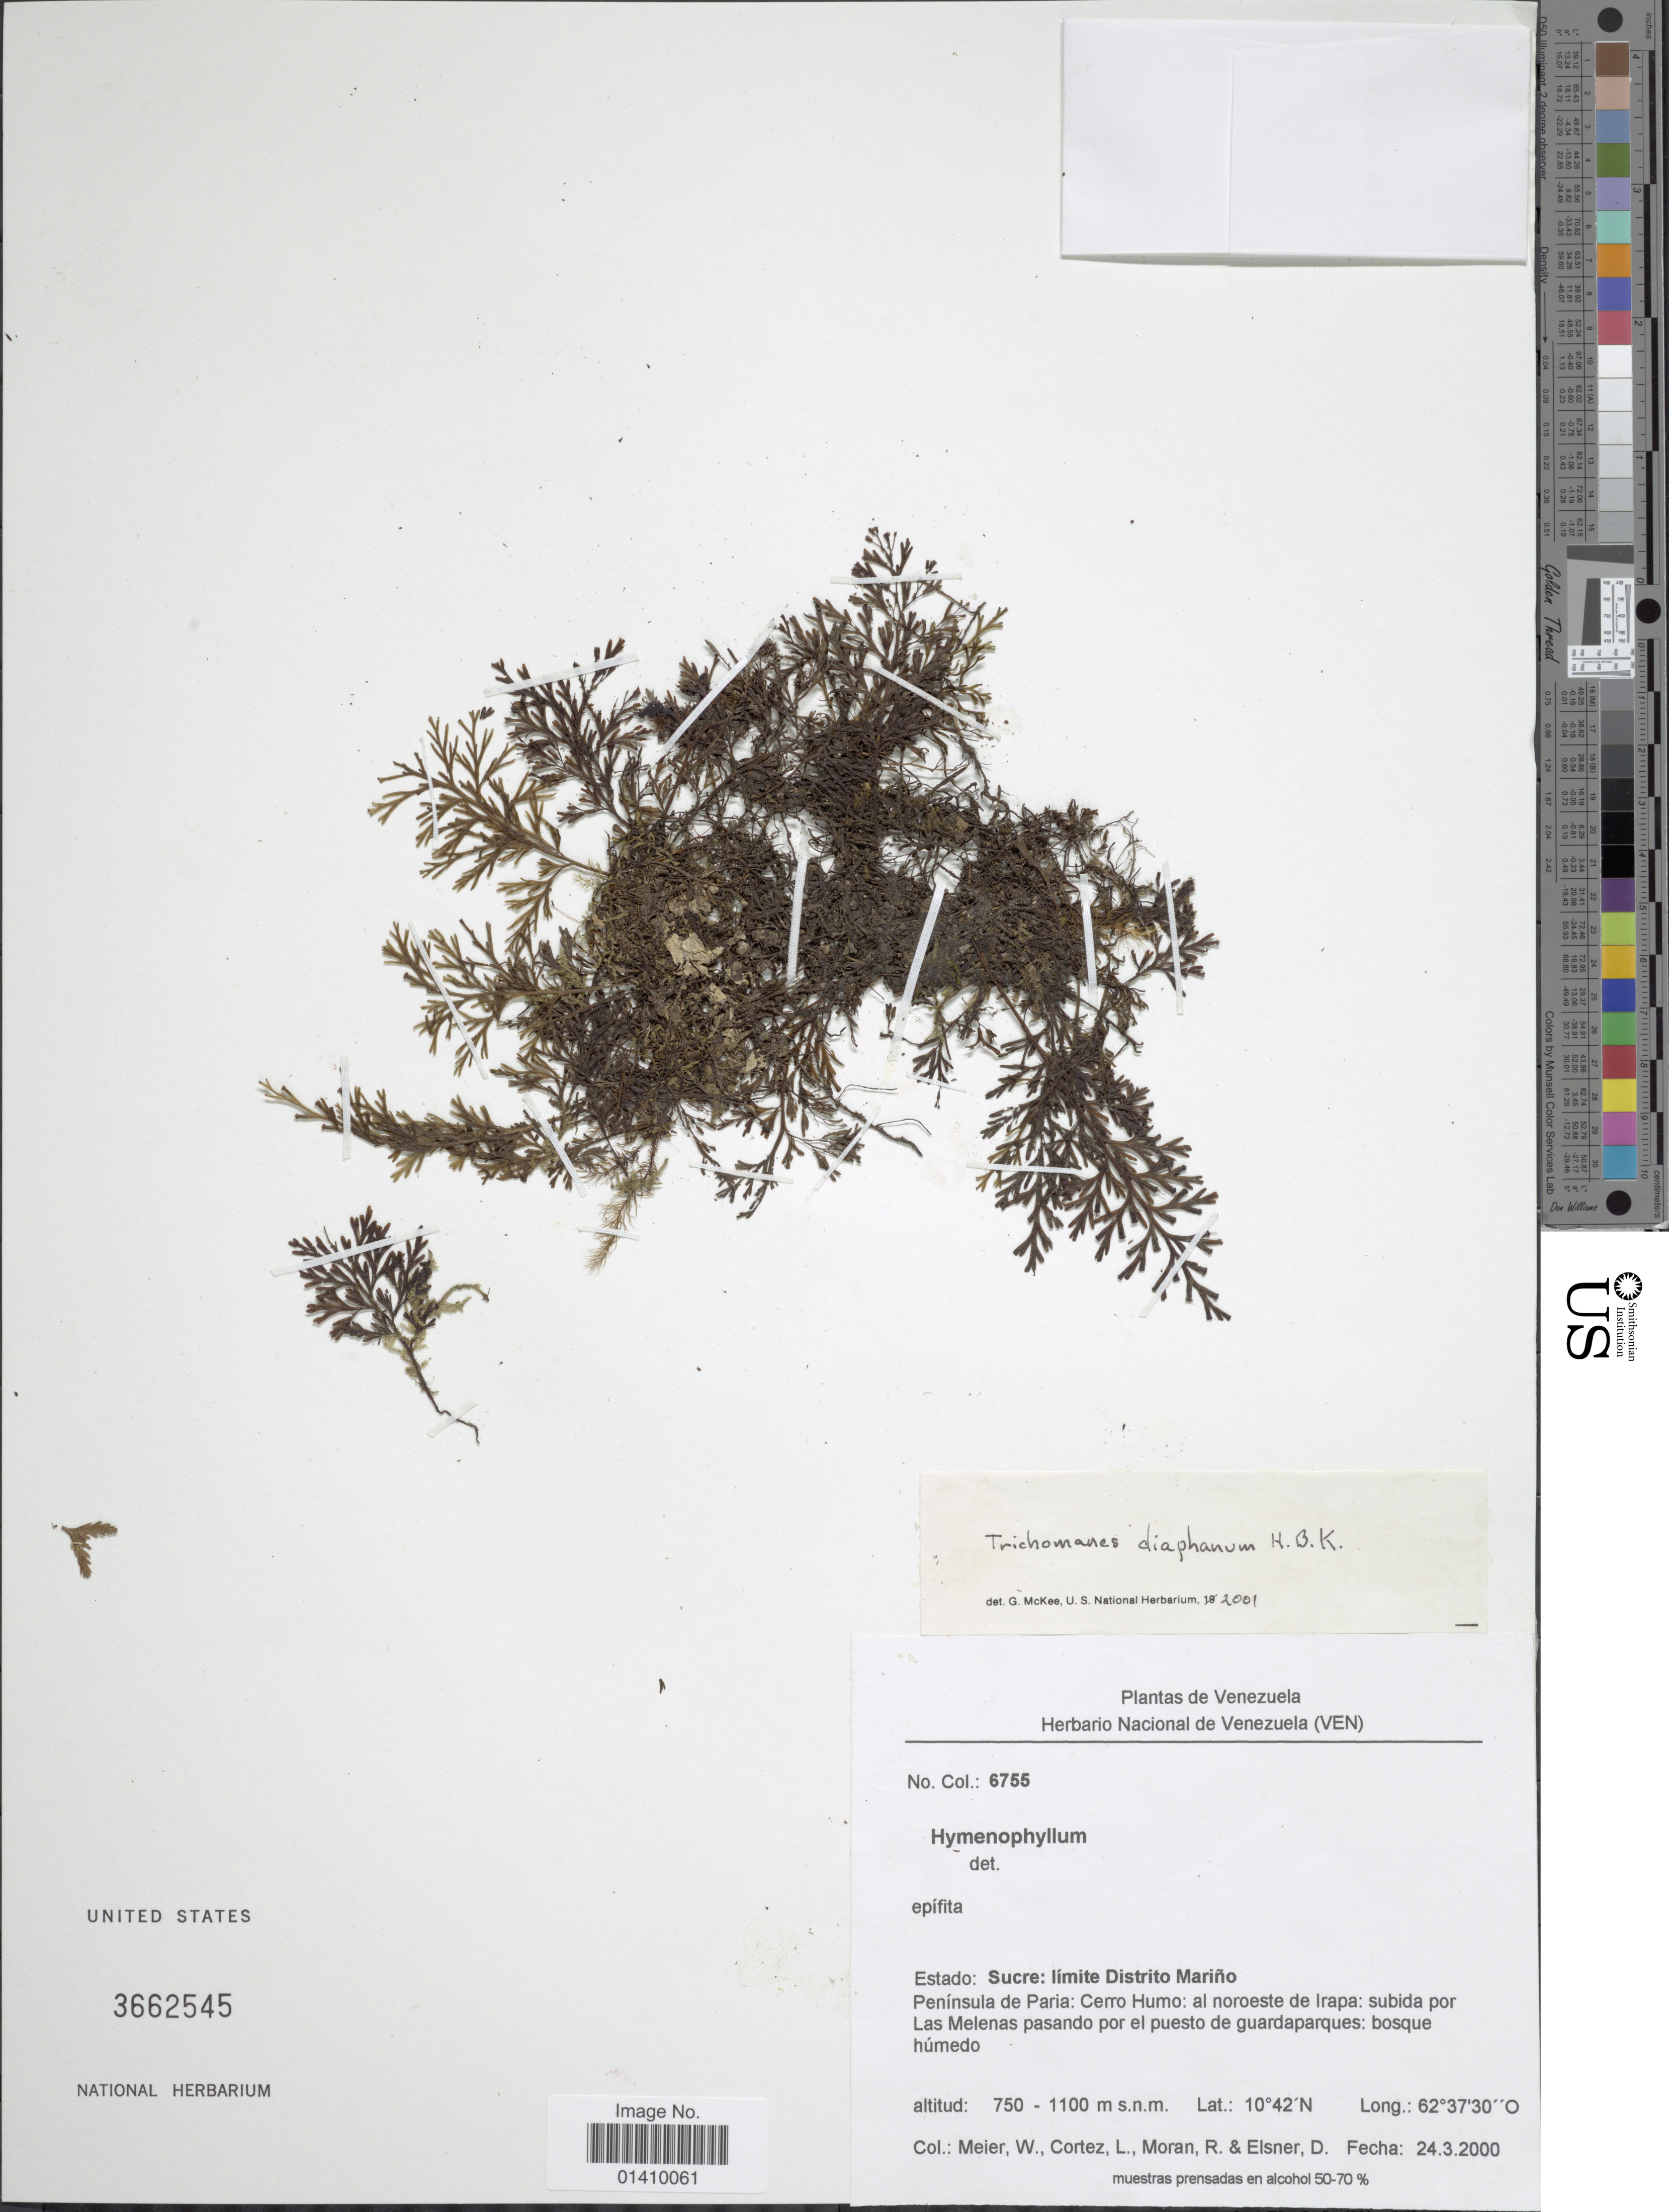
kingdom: Plantae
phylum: Tracheophyta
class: Polypodiopsida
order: Hymenophyllales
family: Hymenophyllaceae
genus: Polyphlebium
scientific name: Polyphlebium diaphanum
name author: (Kunth) Ebihara & Dubuisson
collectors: W. Meier, L. Cortéz, R. Moran & D. Elsner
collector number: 6755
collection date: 2000-03-24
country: Venezuela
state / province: Sucre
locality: Estado: Sucre limite Distrito Marino Peninsula de Paria: Cerro Humo al noroeste de Irapa subida por Las Melenas pasando por El puesto de guardaparques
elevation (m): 750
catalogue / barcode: US 3662545